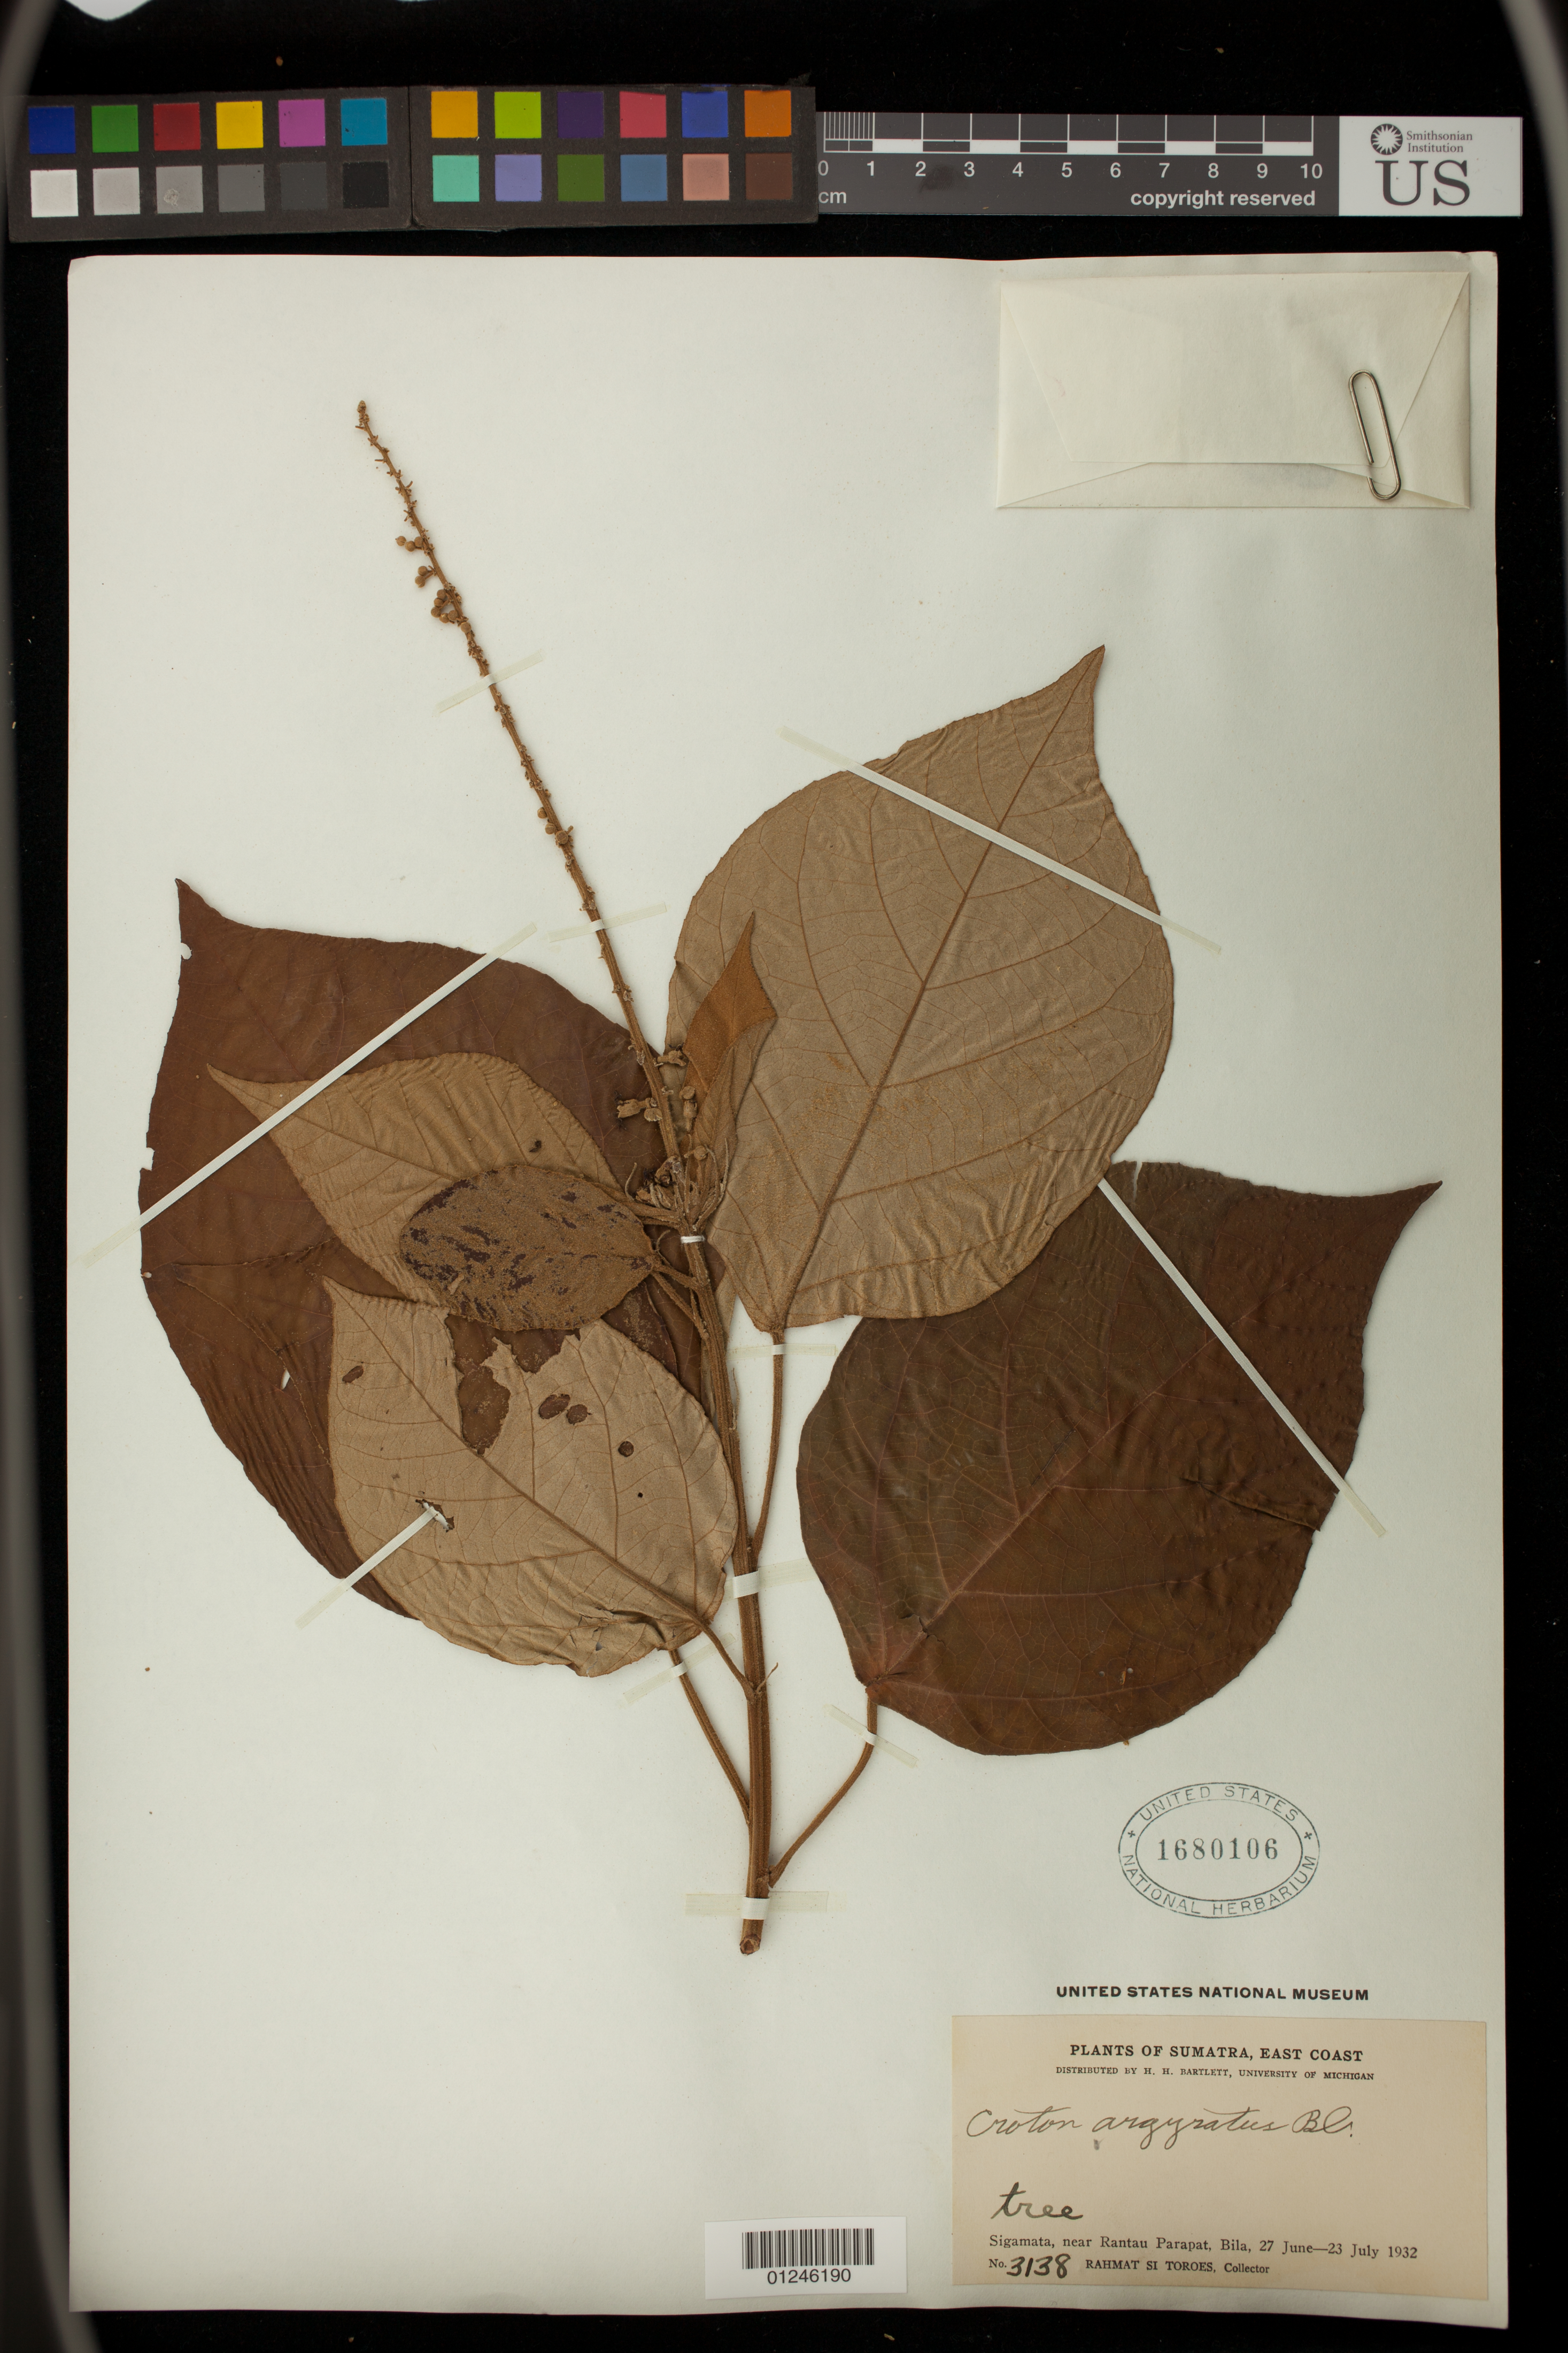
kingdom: Plantae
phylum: Tracheophyta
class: Magnoliopsida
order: Malpighiales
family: Euphorbiaceae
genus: Croton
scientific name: Croton argyratus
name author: Blume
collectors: Rahmat Si Boeea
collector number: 3138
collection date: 1932-06-27/1932-07-23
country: Indonesia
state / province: Sumatra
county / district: Sumatera Utara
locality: Sigamata, near Rantau Parapat, Bila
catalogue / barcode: US 1680106